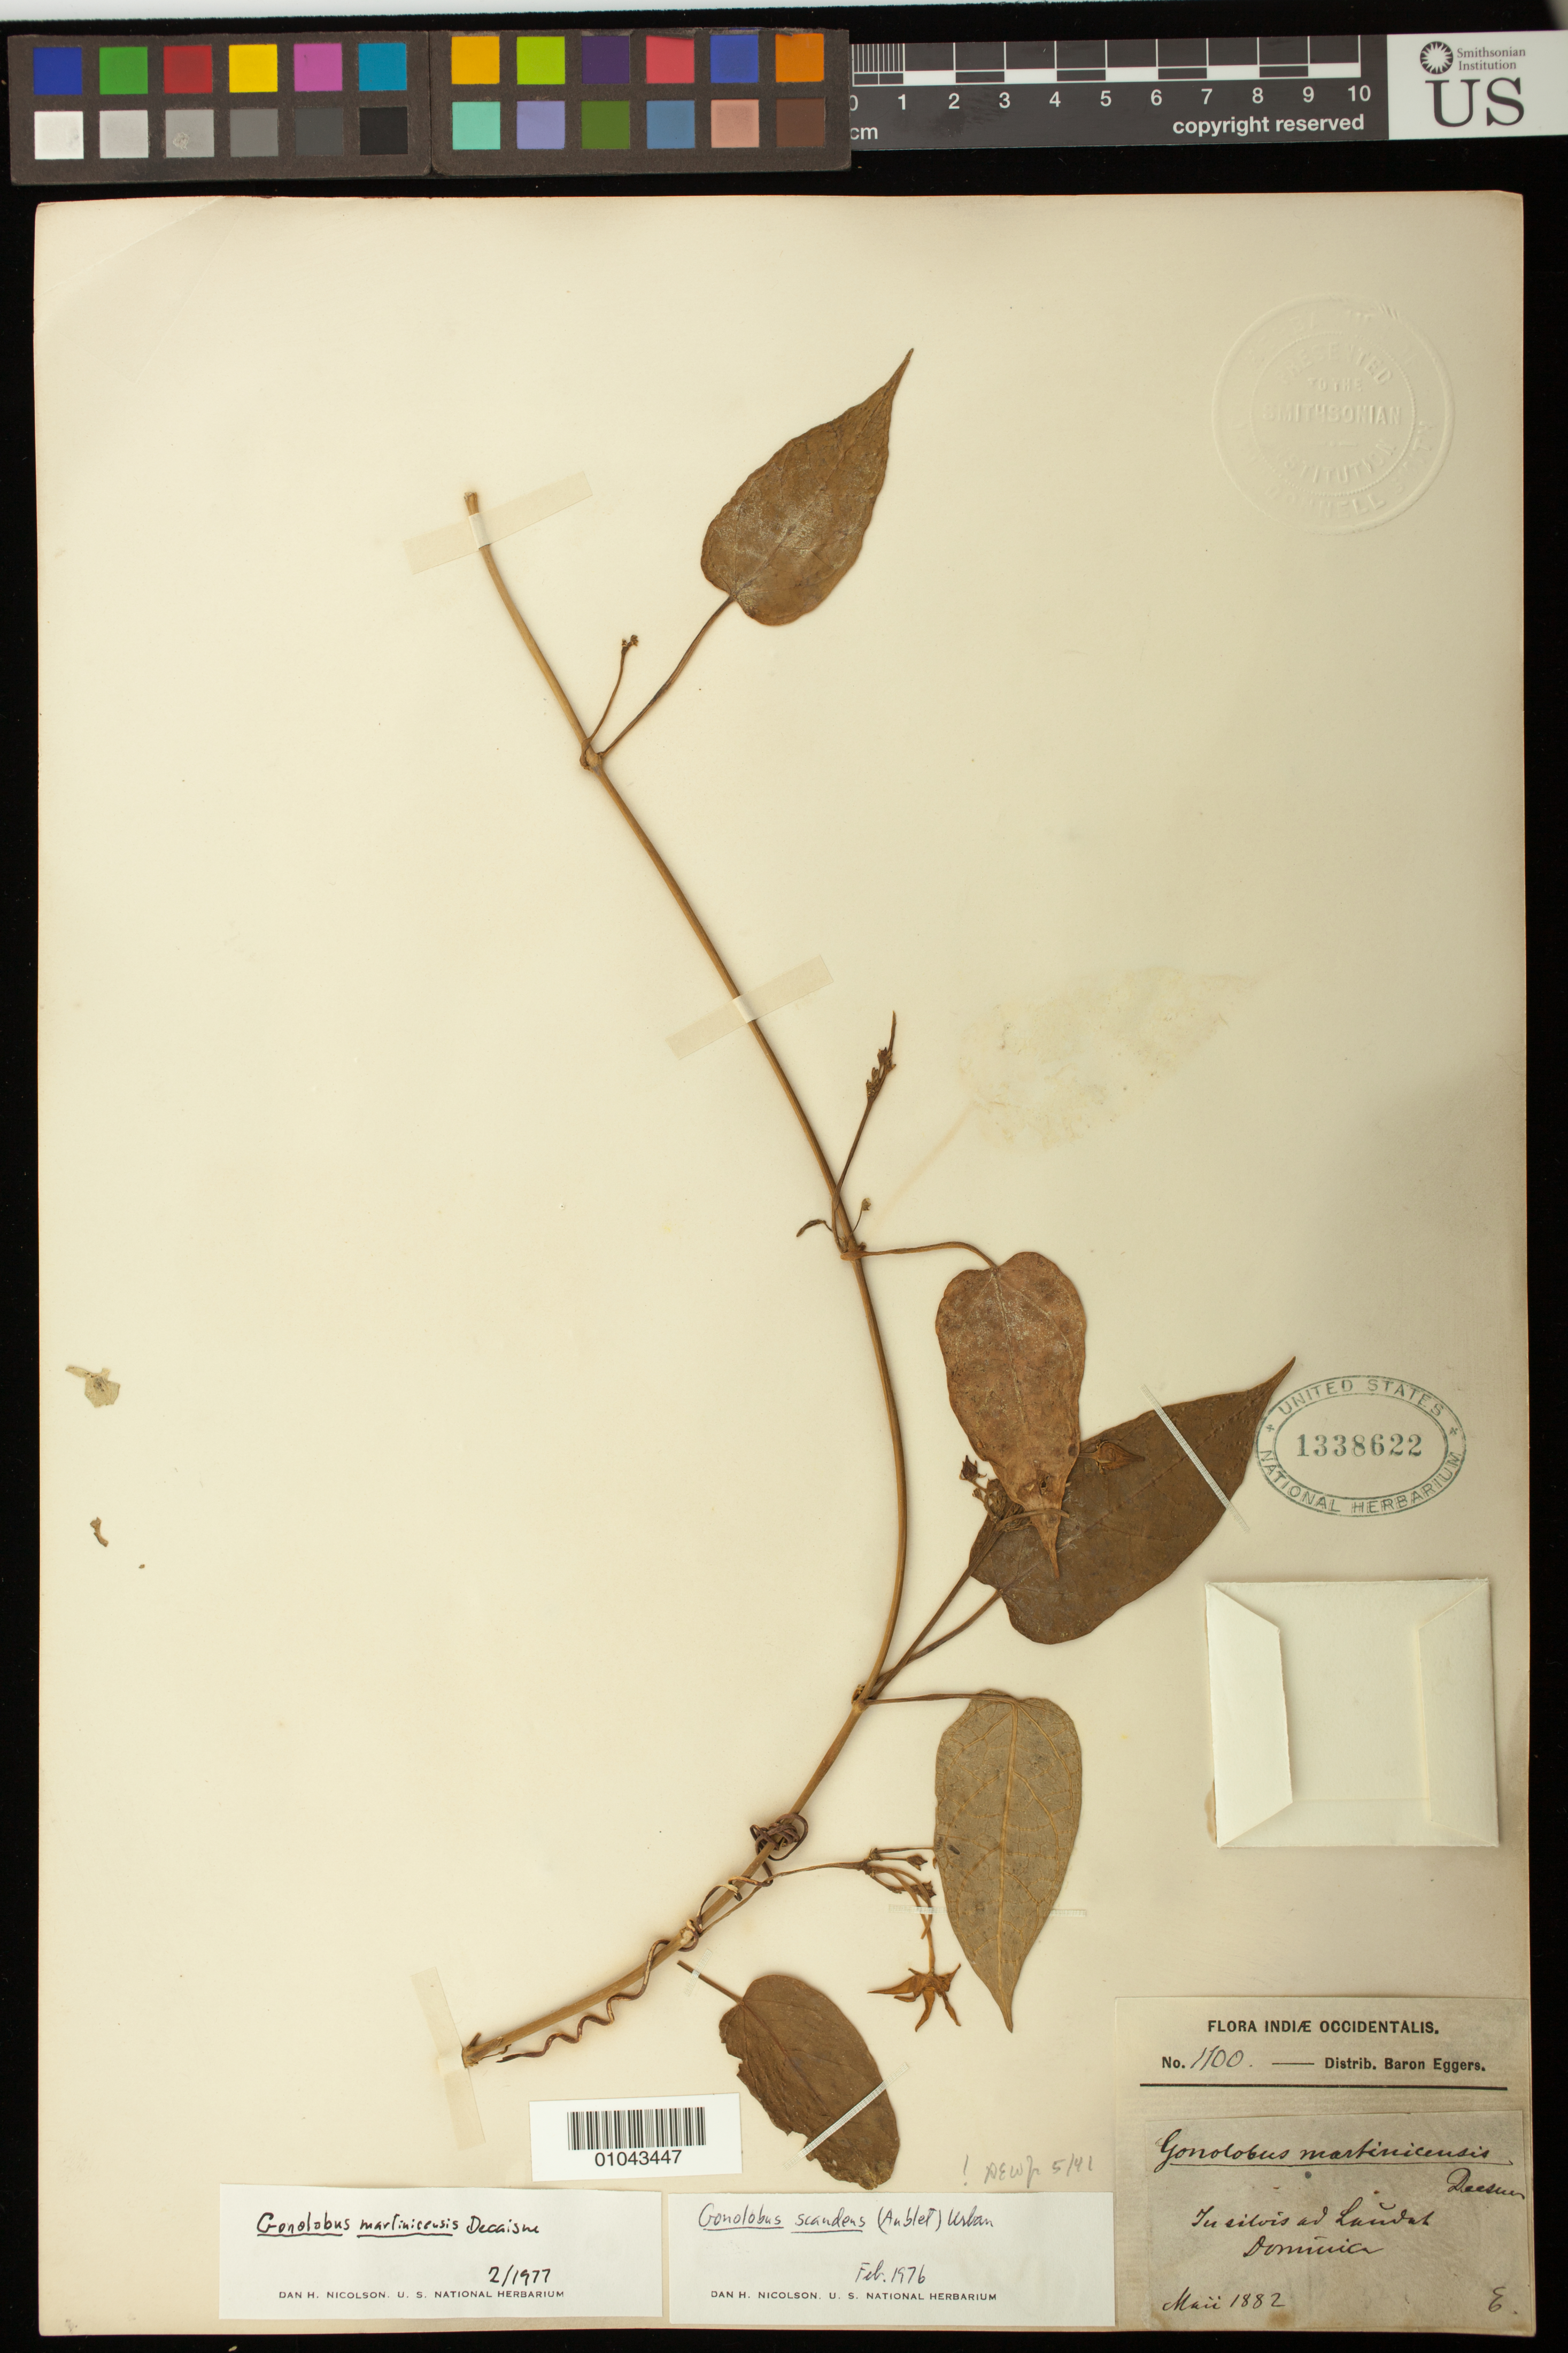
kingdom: Plantae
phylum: Tracheophyta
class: Magnoliopsida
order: Gentianales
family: Apocynaceae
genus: Gonolobus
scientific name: Gonolobus martinicensis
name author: Decne.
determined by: Nicolson, Dan H.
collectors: H. F. A. von Eggers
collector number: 1100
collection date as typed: May 1882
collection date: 1882-05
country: Dominica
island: Dominica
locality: Laudat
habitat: In silvis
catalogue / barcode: US 1338622